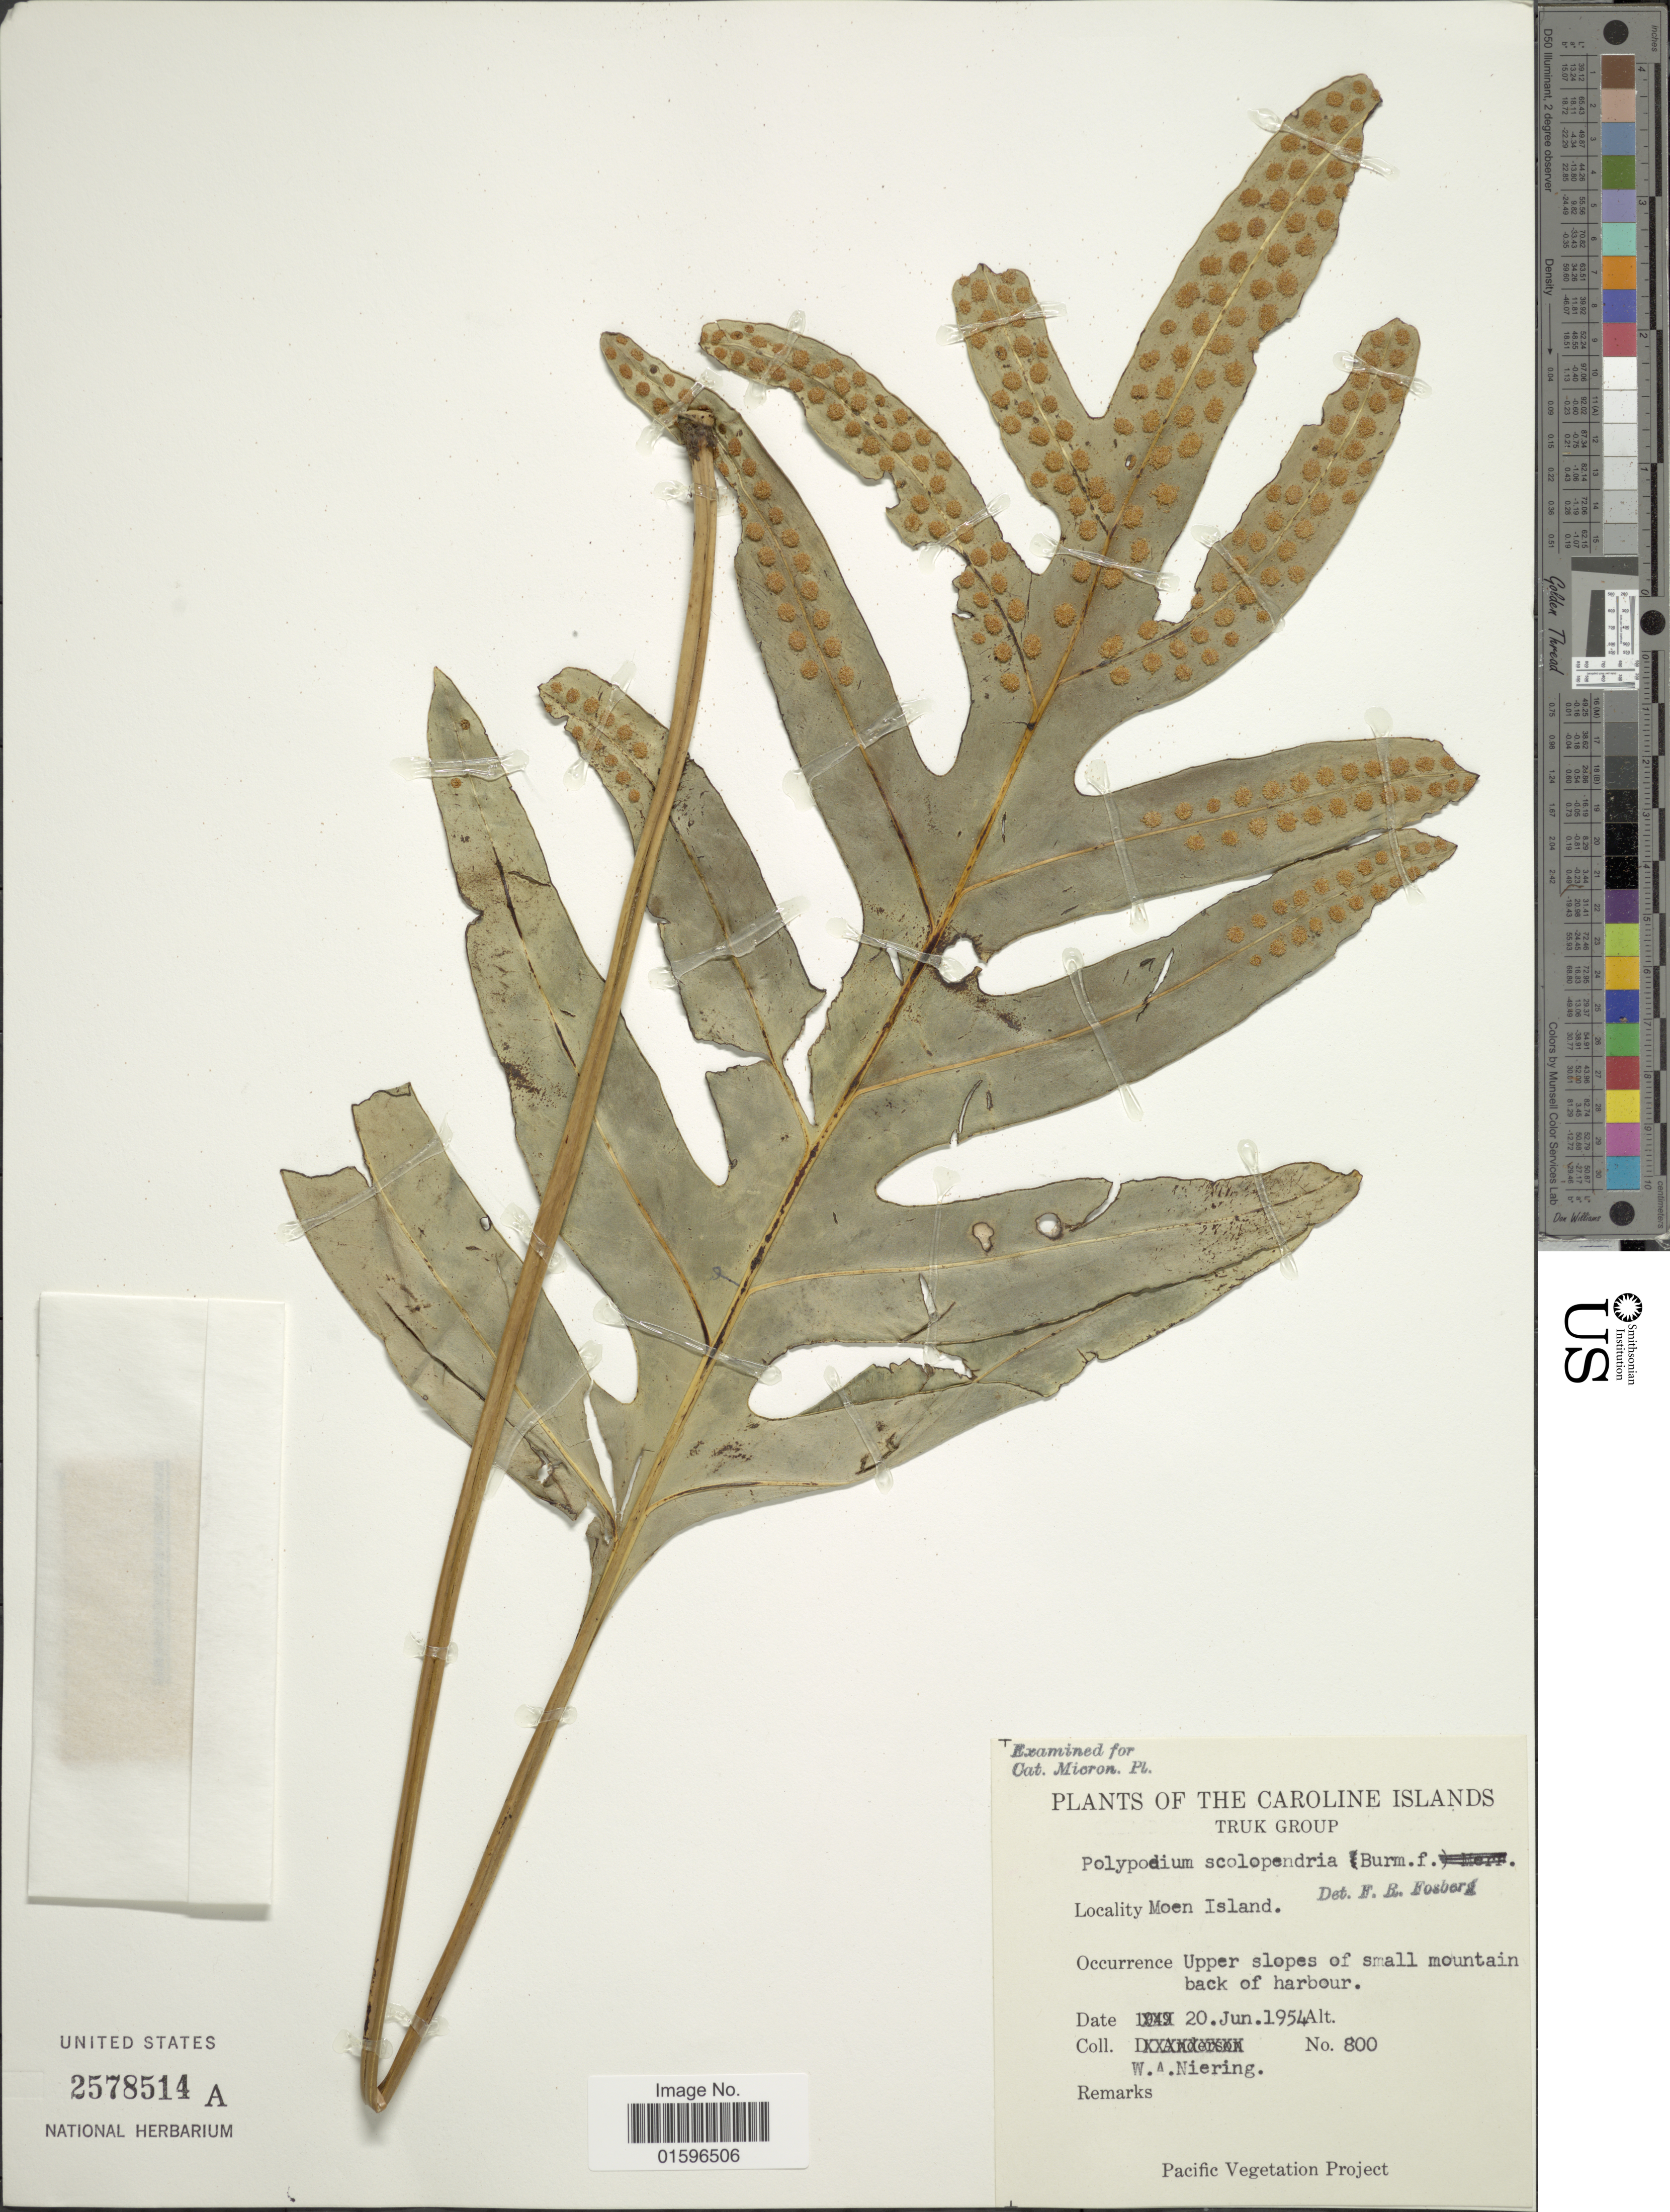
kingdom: Plantae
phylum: Tracheophyta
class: Polypodiopsida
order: Polypodiales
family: Polypodiaceae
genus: Polypodium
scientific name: Polypodium scolopendria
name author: Burm. f.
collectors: W. Niering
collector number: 800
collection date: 1954-06-20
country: Micronesia, Federated States of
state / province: Truk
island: Moen [Wono]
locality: Carolines Islands, Truk Group, Moen Island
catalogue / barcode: US 2578514A